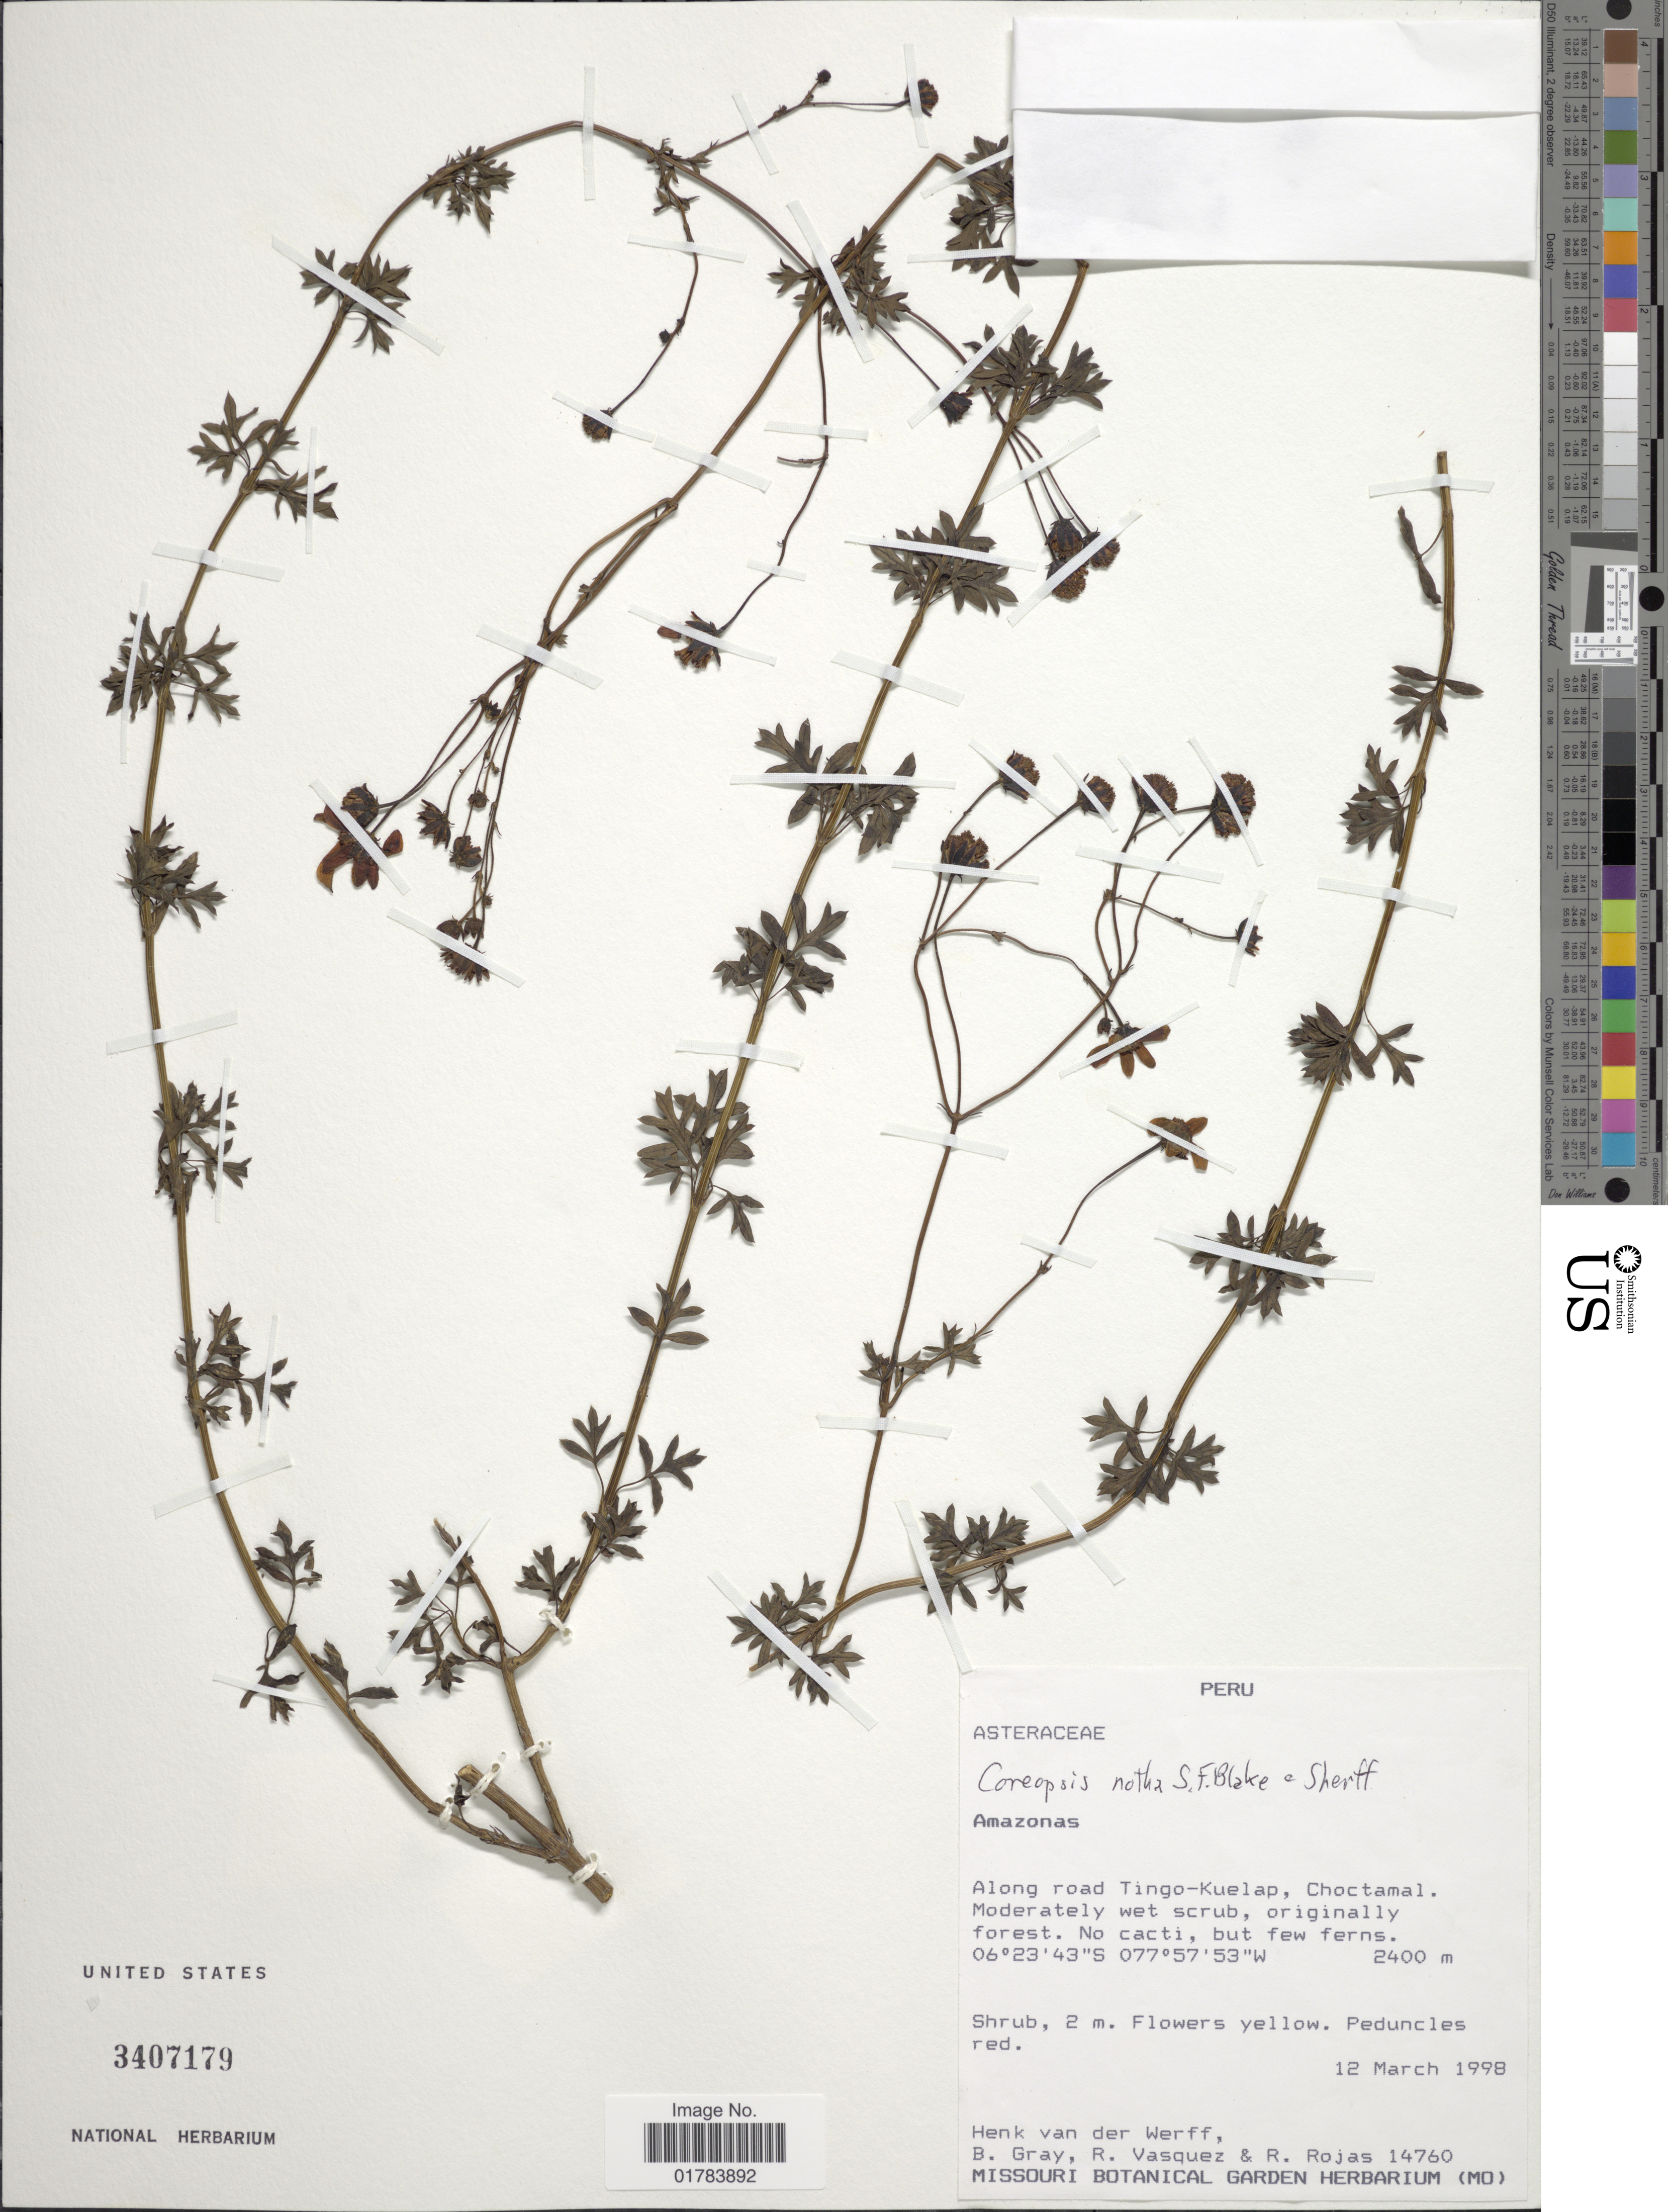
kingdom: Plantae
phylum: Tracheophyta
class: Magnoliopsida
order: Asterales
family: Asteraceae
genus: Coreopsis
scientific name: Coreopsis notha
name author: S.F. Blake & Sherff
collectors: B. Gray, R. Vasquez & R. Rojas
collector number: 14760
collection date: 1998-03-12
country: Peru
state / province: Amazonas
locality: Along road Tingo-Kuelap, Choctamal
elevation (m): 2400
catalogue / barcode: US 3407179